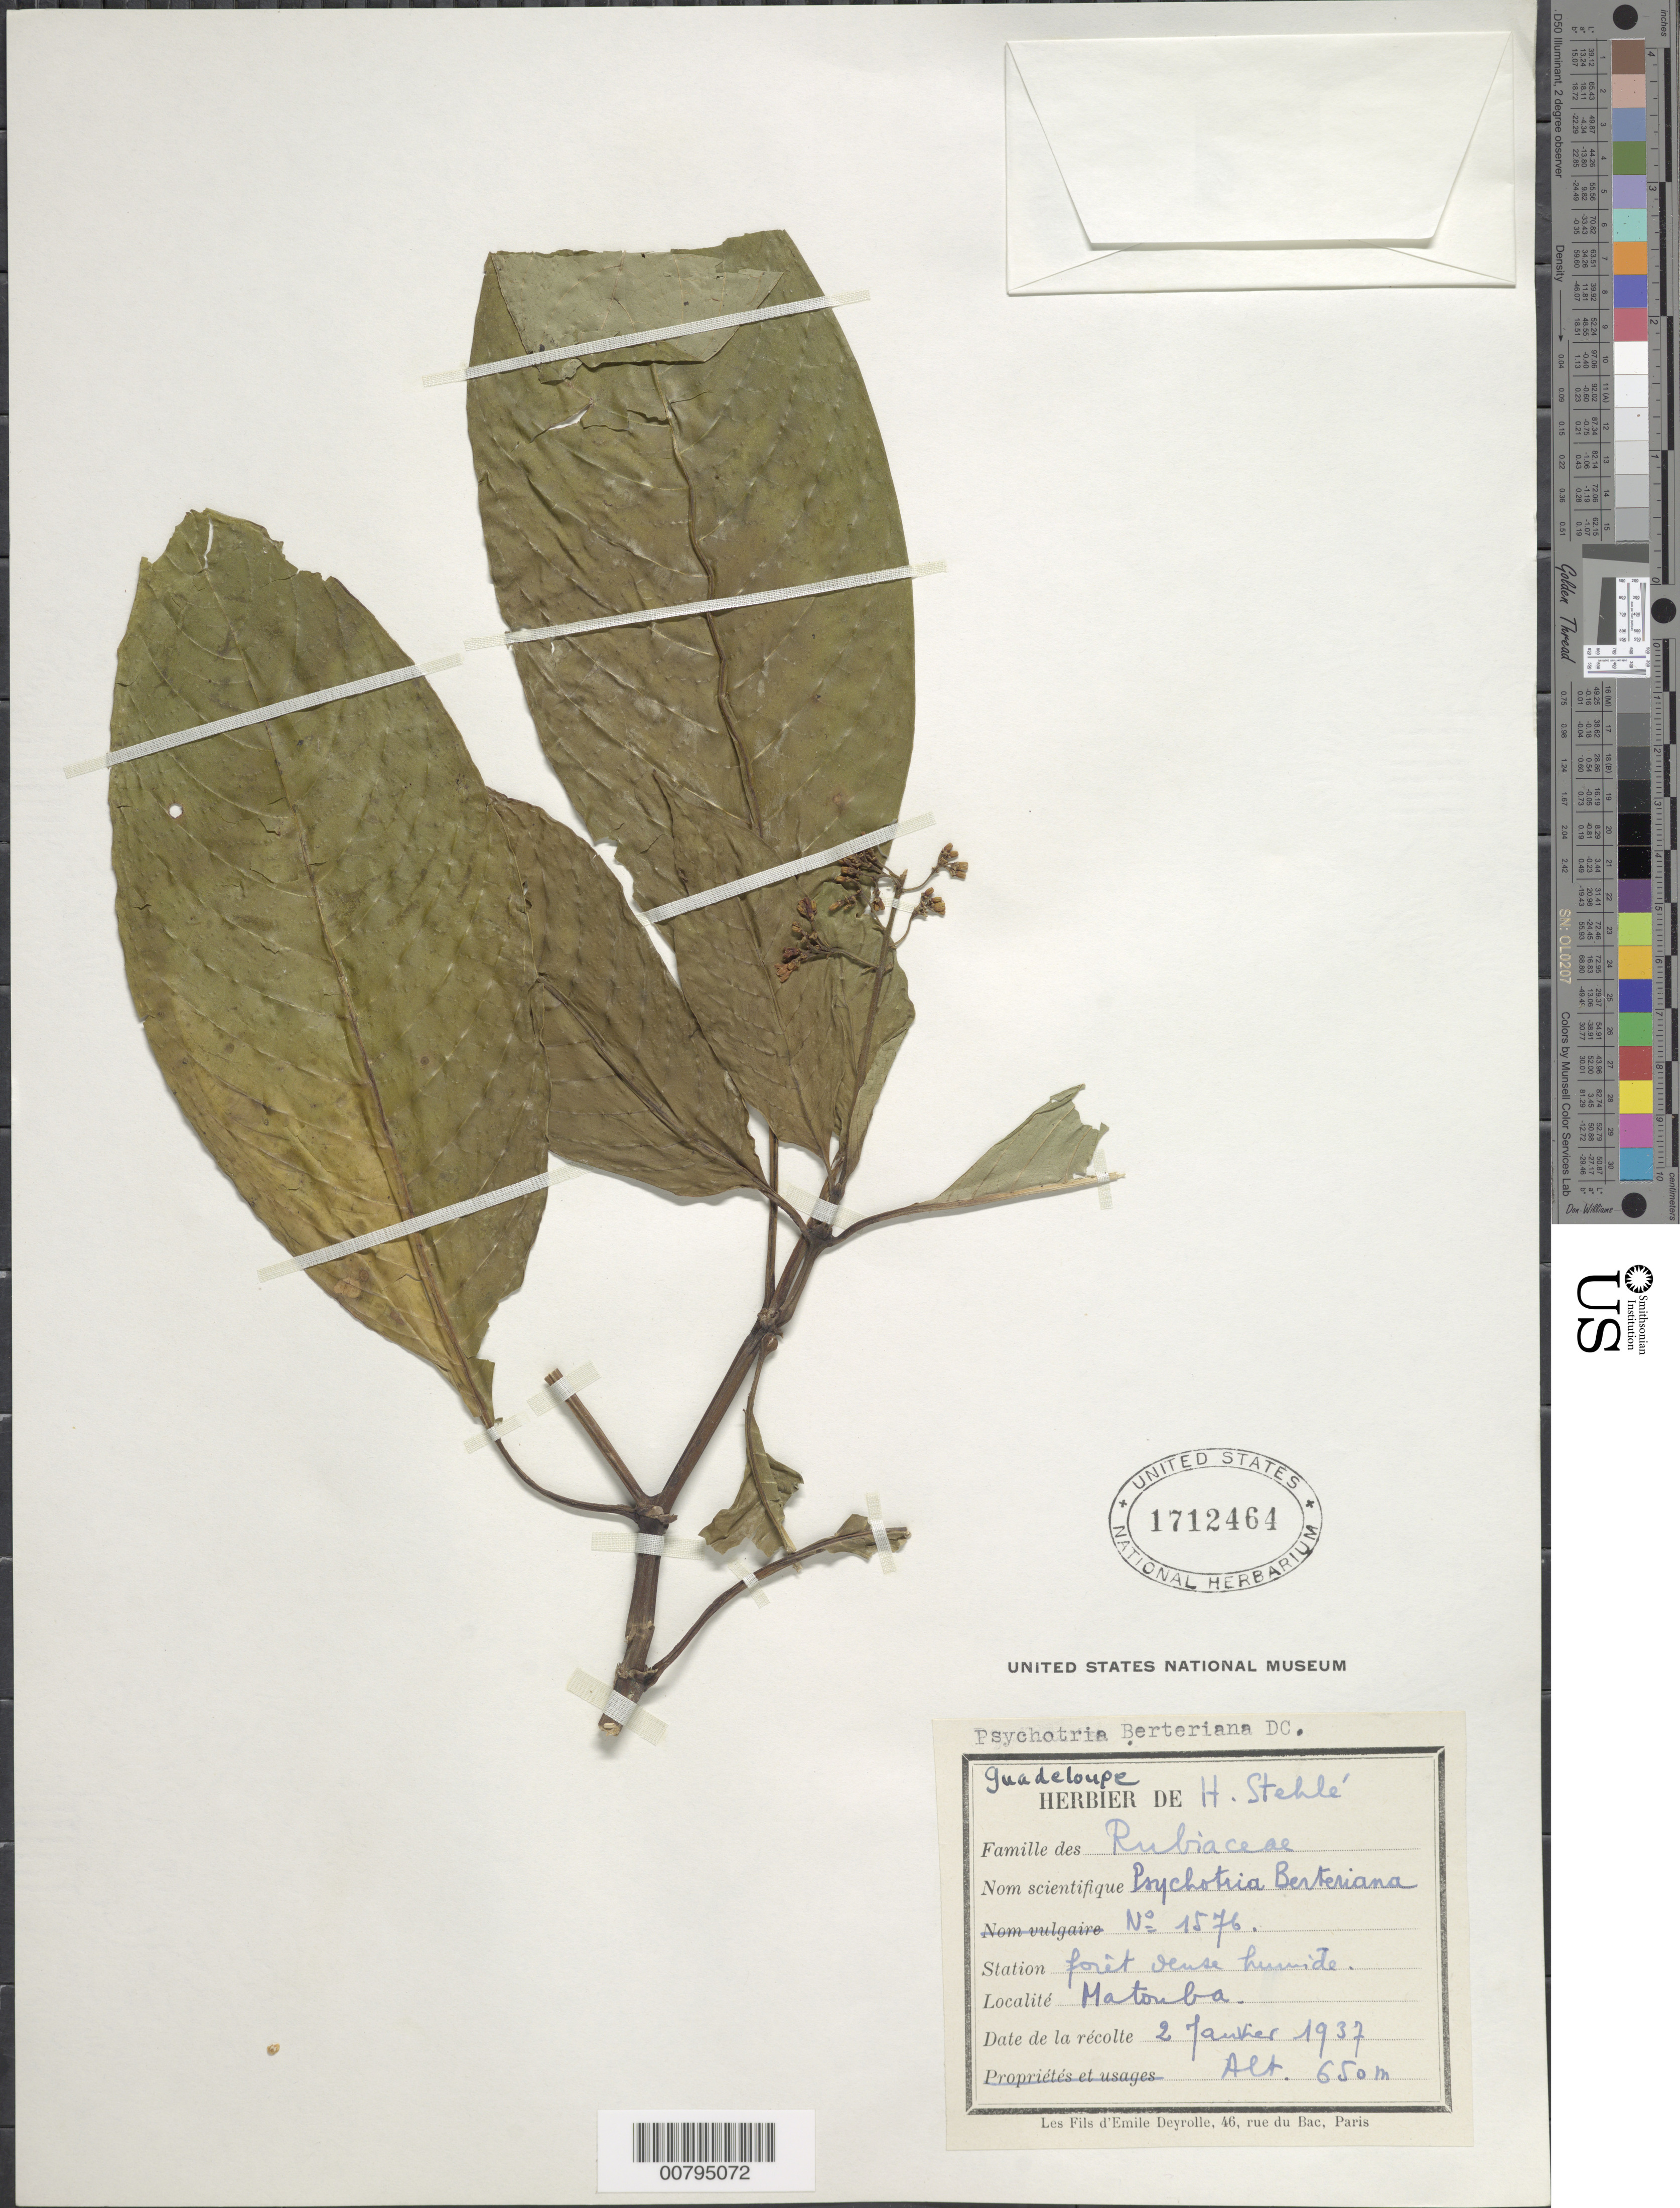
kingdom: Plantae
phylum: Tracheophyta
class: Magnoliopsida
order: Gentianales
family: Rubiaceae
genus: Psychotria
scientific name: Psychotria berteroana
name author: DC.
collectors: H. Stehlé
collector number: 1576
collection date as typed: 02 Jan 1936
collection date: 1936-01-02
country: Guadeloupe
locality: Matouba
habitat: Foret dense humide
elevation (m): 650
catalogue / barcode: US 1712464